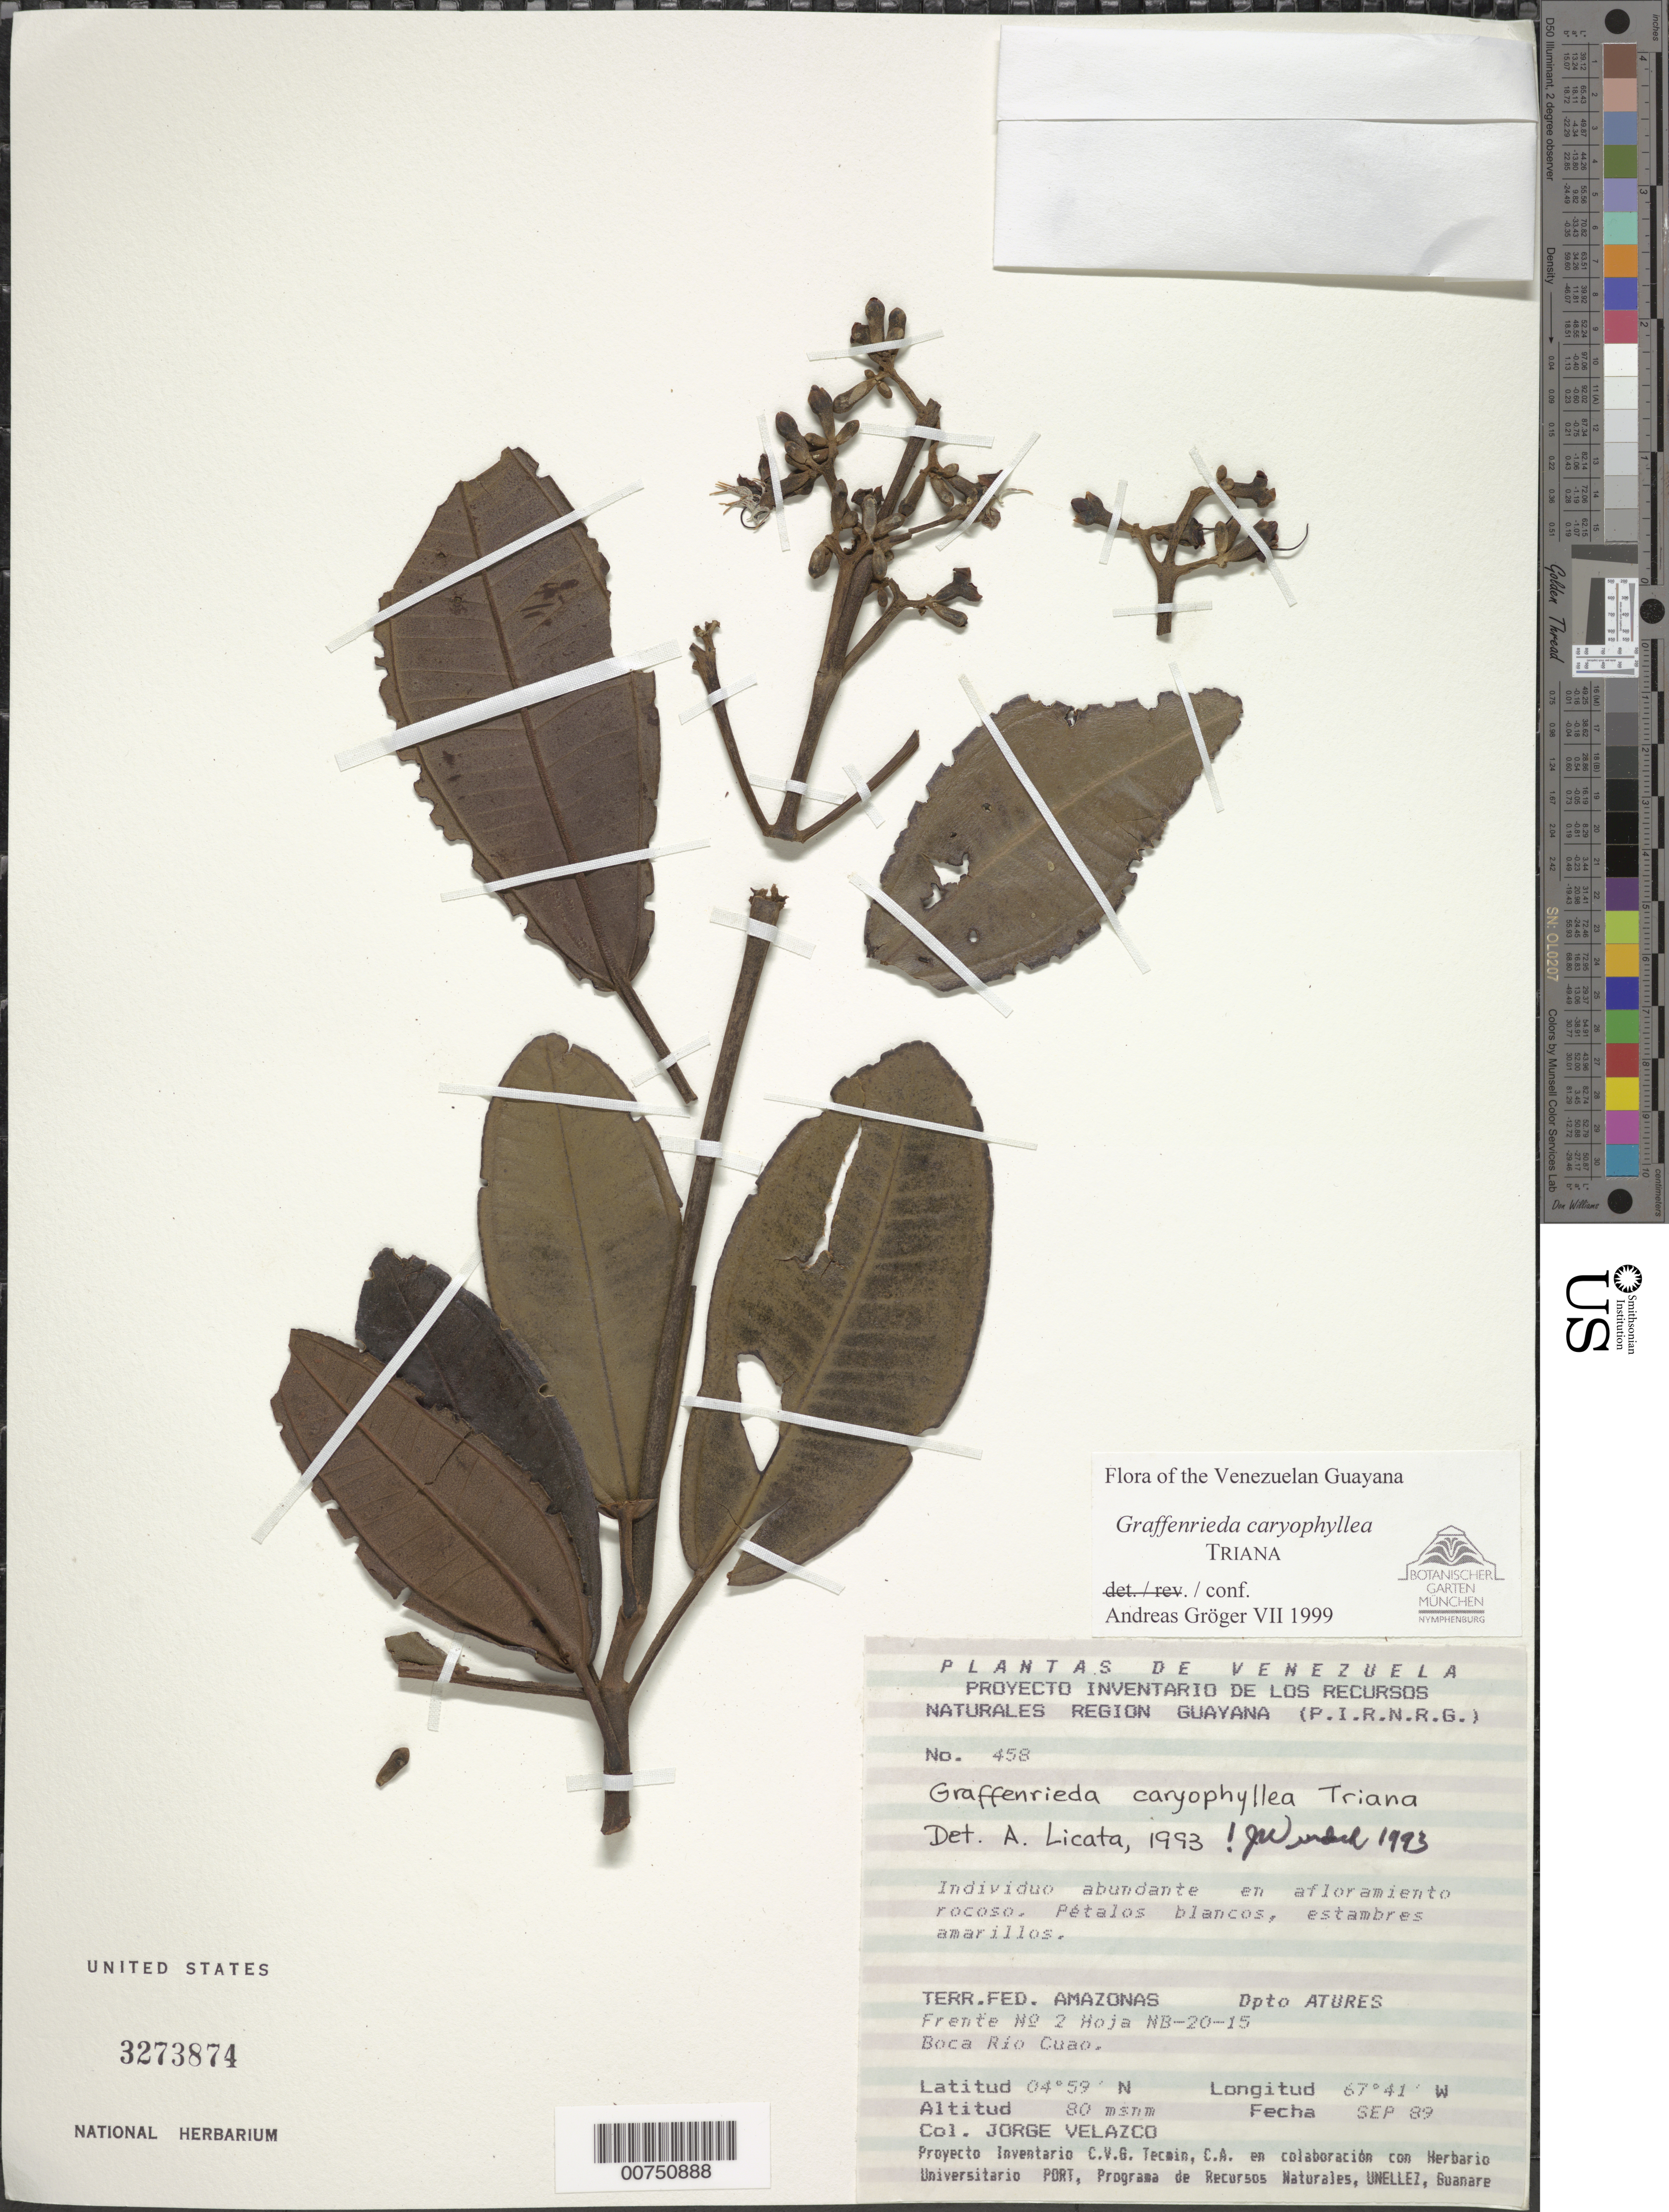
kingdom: Plantae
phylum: Tracheophyta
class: Magnoliopsida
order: Myrtales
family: Melastomataceae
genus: Graffenrieda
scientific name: Graffenrieda caryophyllea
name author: Triana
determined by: Gröger, A.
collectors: J. Velazco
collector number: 458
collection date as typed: Sep-89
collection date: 1989-09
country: Venezuela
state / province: Amazonas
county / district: Atures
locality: Río Cuao, Frente No. 2, Boca Río Cuao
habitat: Afloramiento rocoso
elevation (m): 80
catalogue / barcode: US 3273874